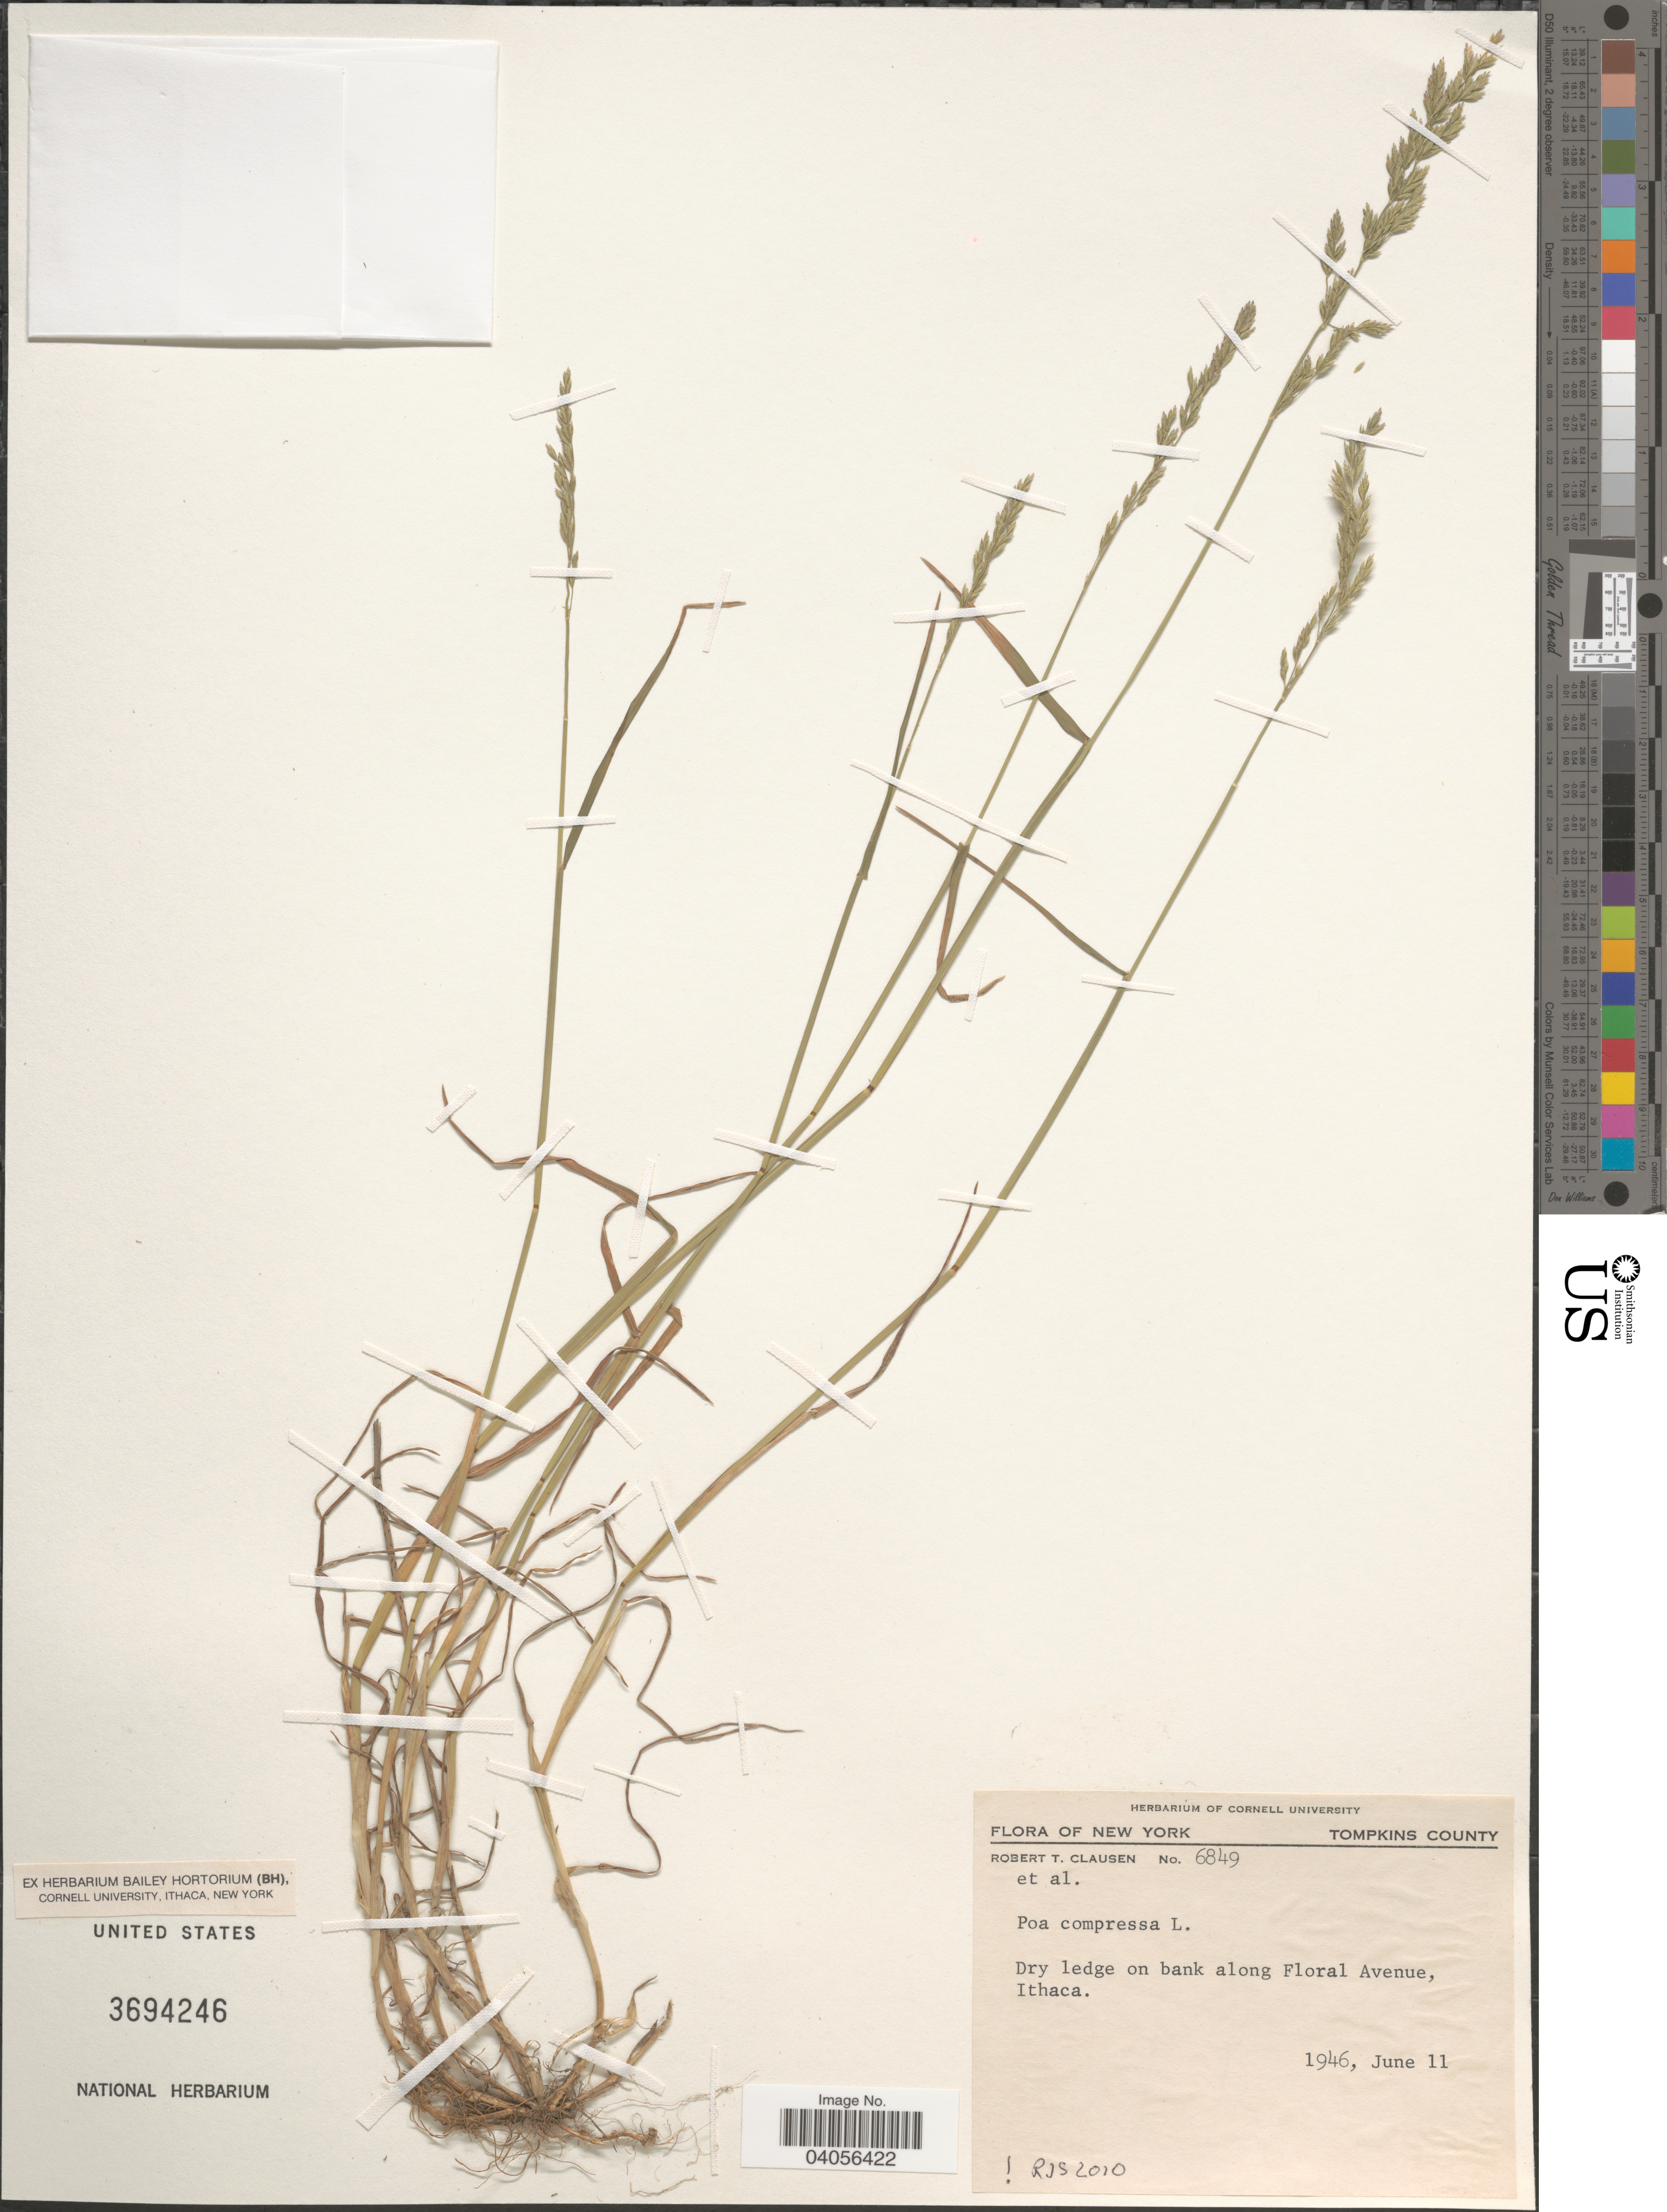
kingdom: Plantae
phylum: Tracheophyta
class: Liliopsida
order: Poales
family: Poaceae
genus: Poa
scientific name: Poa compressa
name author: L.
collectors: R. T. Clausen & et al.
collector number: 6849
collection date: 1946-06-11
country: United States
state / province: New York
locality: Tompkins County. On bank along Floral Avenue, Ithaca.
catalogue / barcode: US 3694246